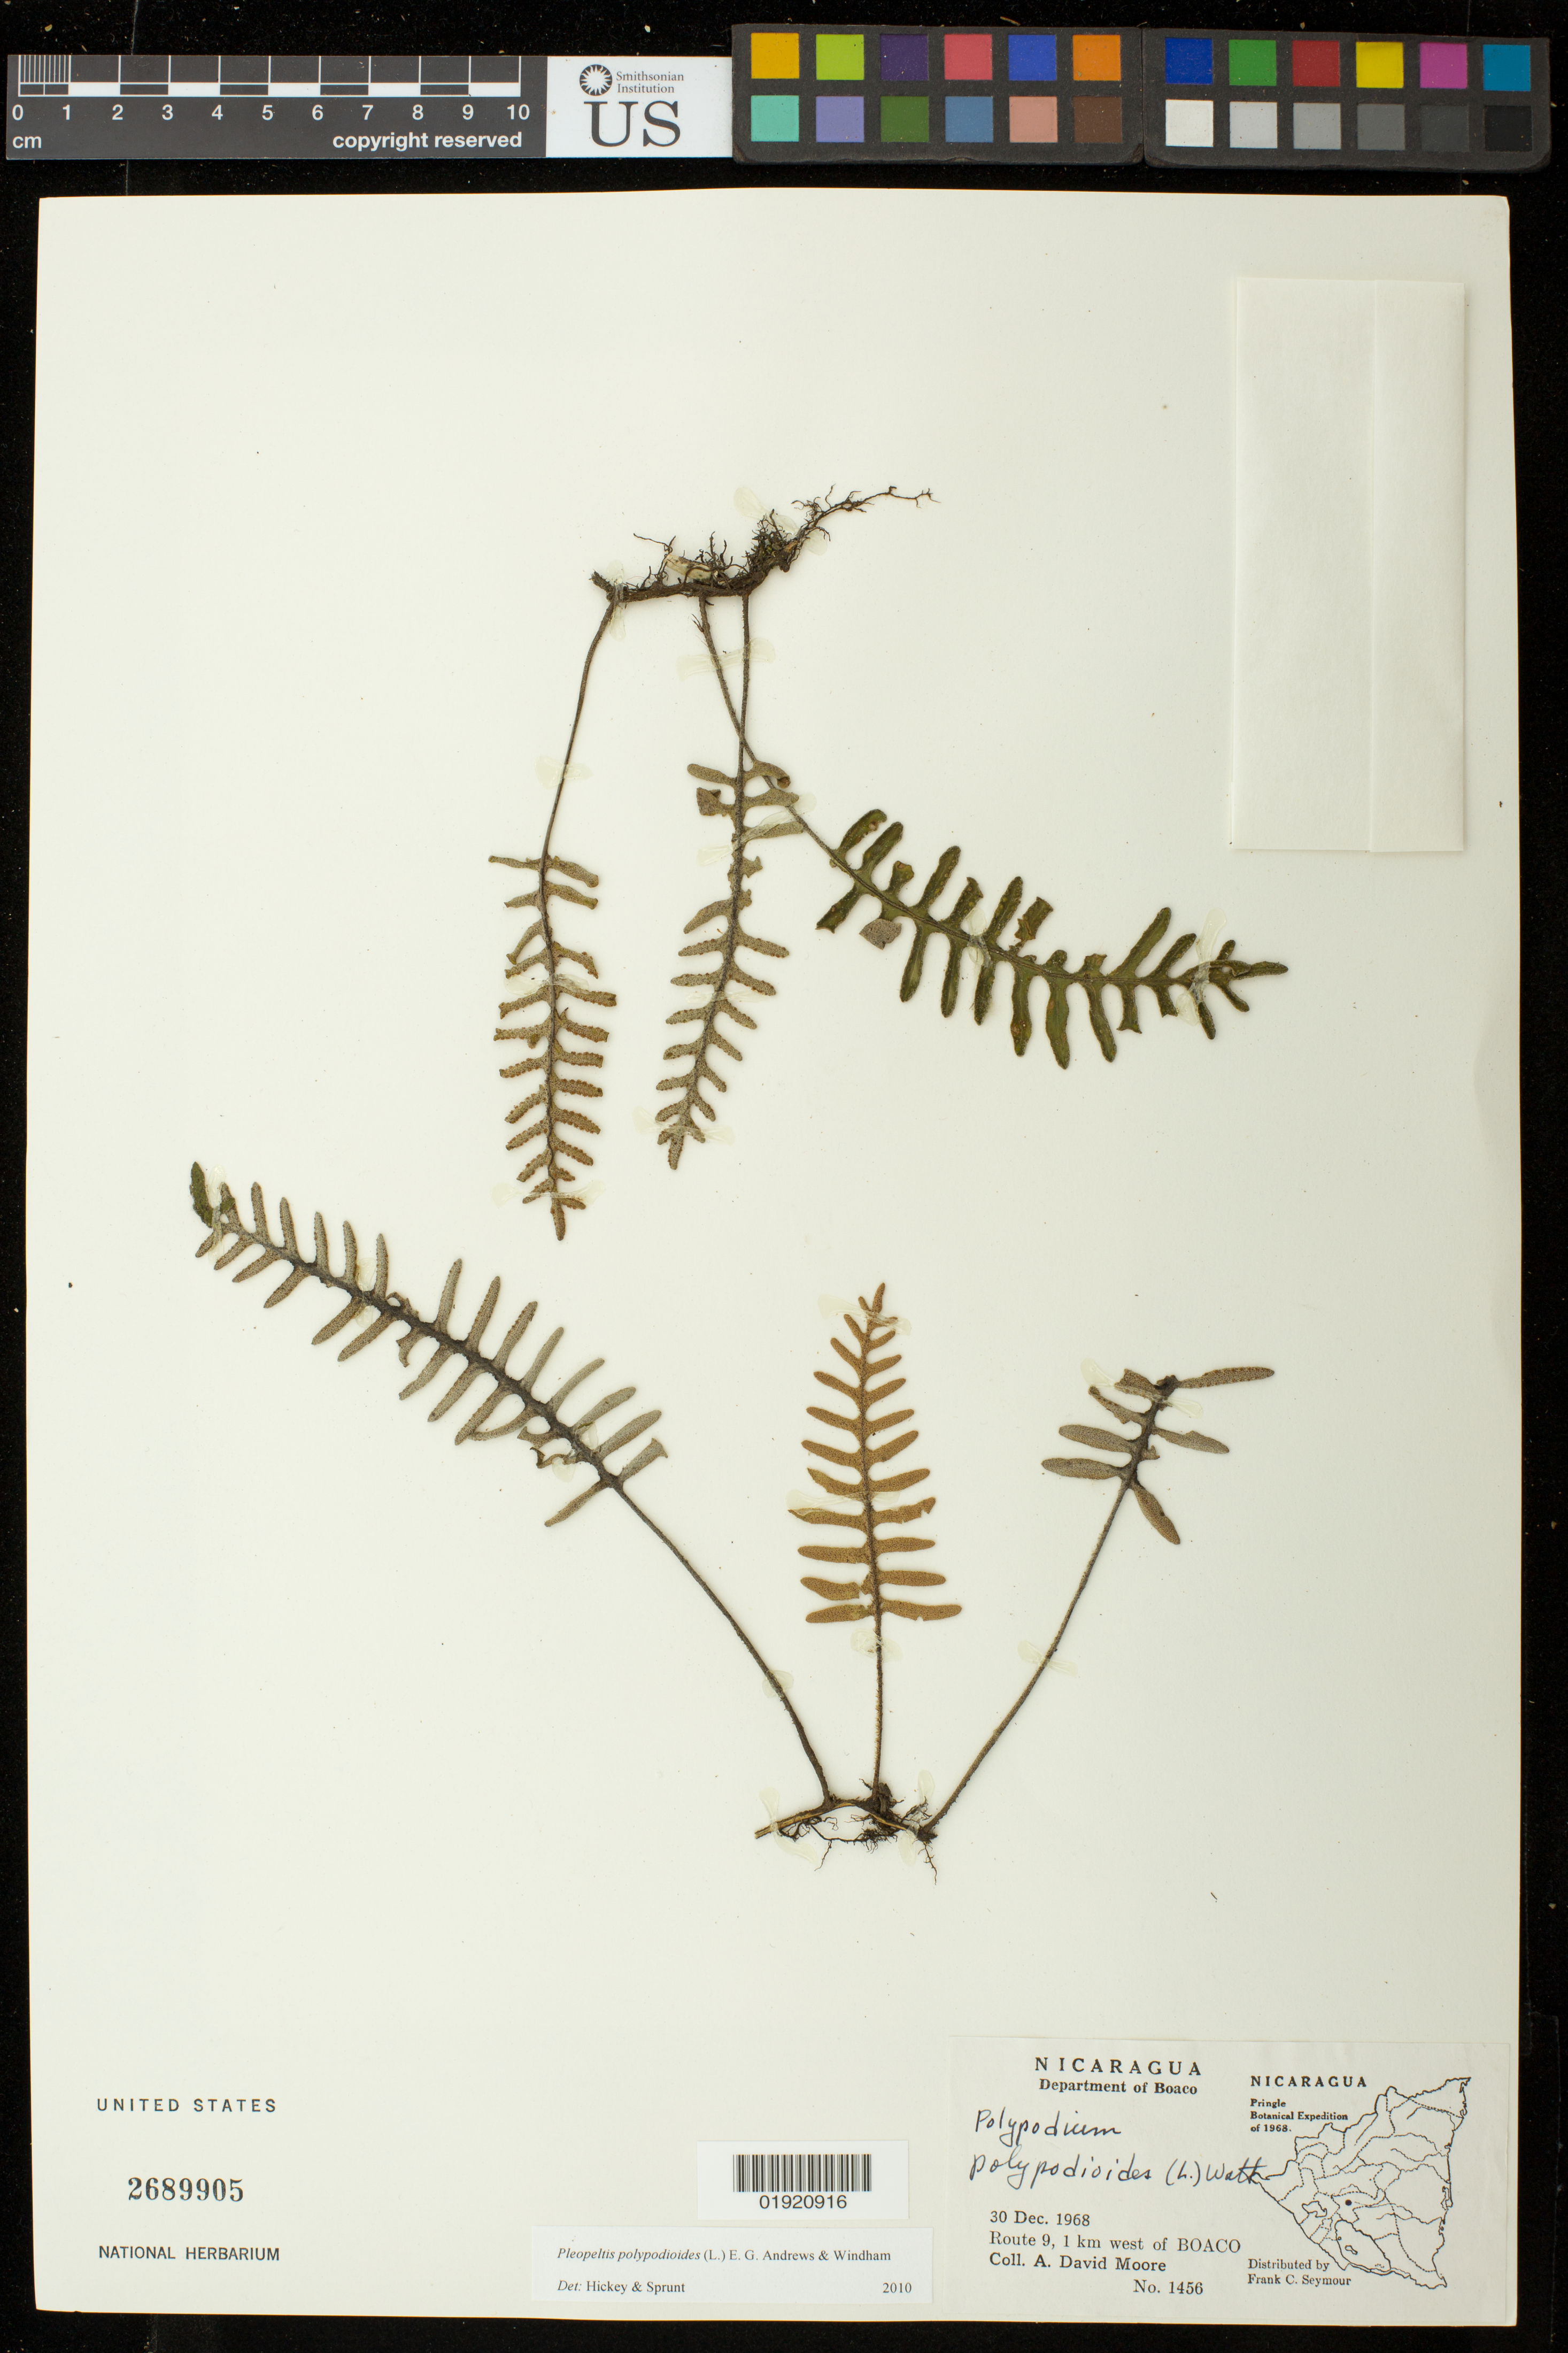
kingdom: Plantae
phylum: Tracheophyta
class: Polypodiopsida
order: Polypodiales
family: Polypodiaceae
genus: Pleopeltis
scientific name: Pleopeltis polypodioides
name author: (L.) E.G. Andrews & Windham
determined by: Sprunt, S. V.; Hickey, R. J.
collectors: A. Moore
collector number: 1456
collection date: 1968-12-30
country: Nicaragua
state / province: Boaco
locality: Route 9, 1 km west of Boaco.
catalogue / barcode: US 2689905